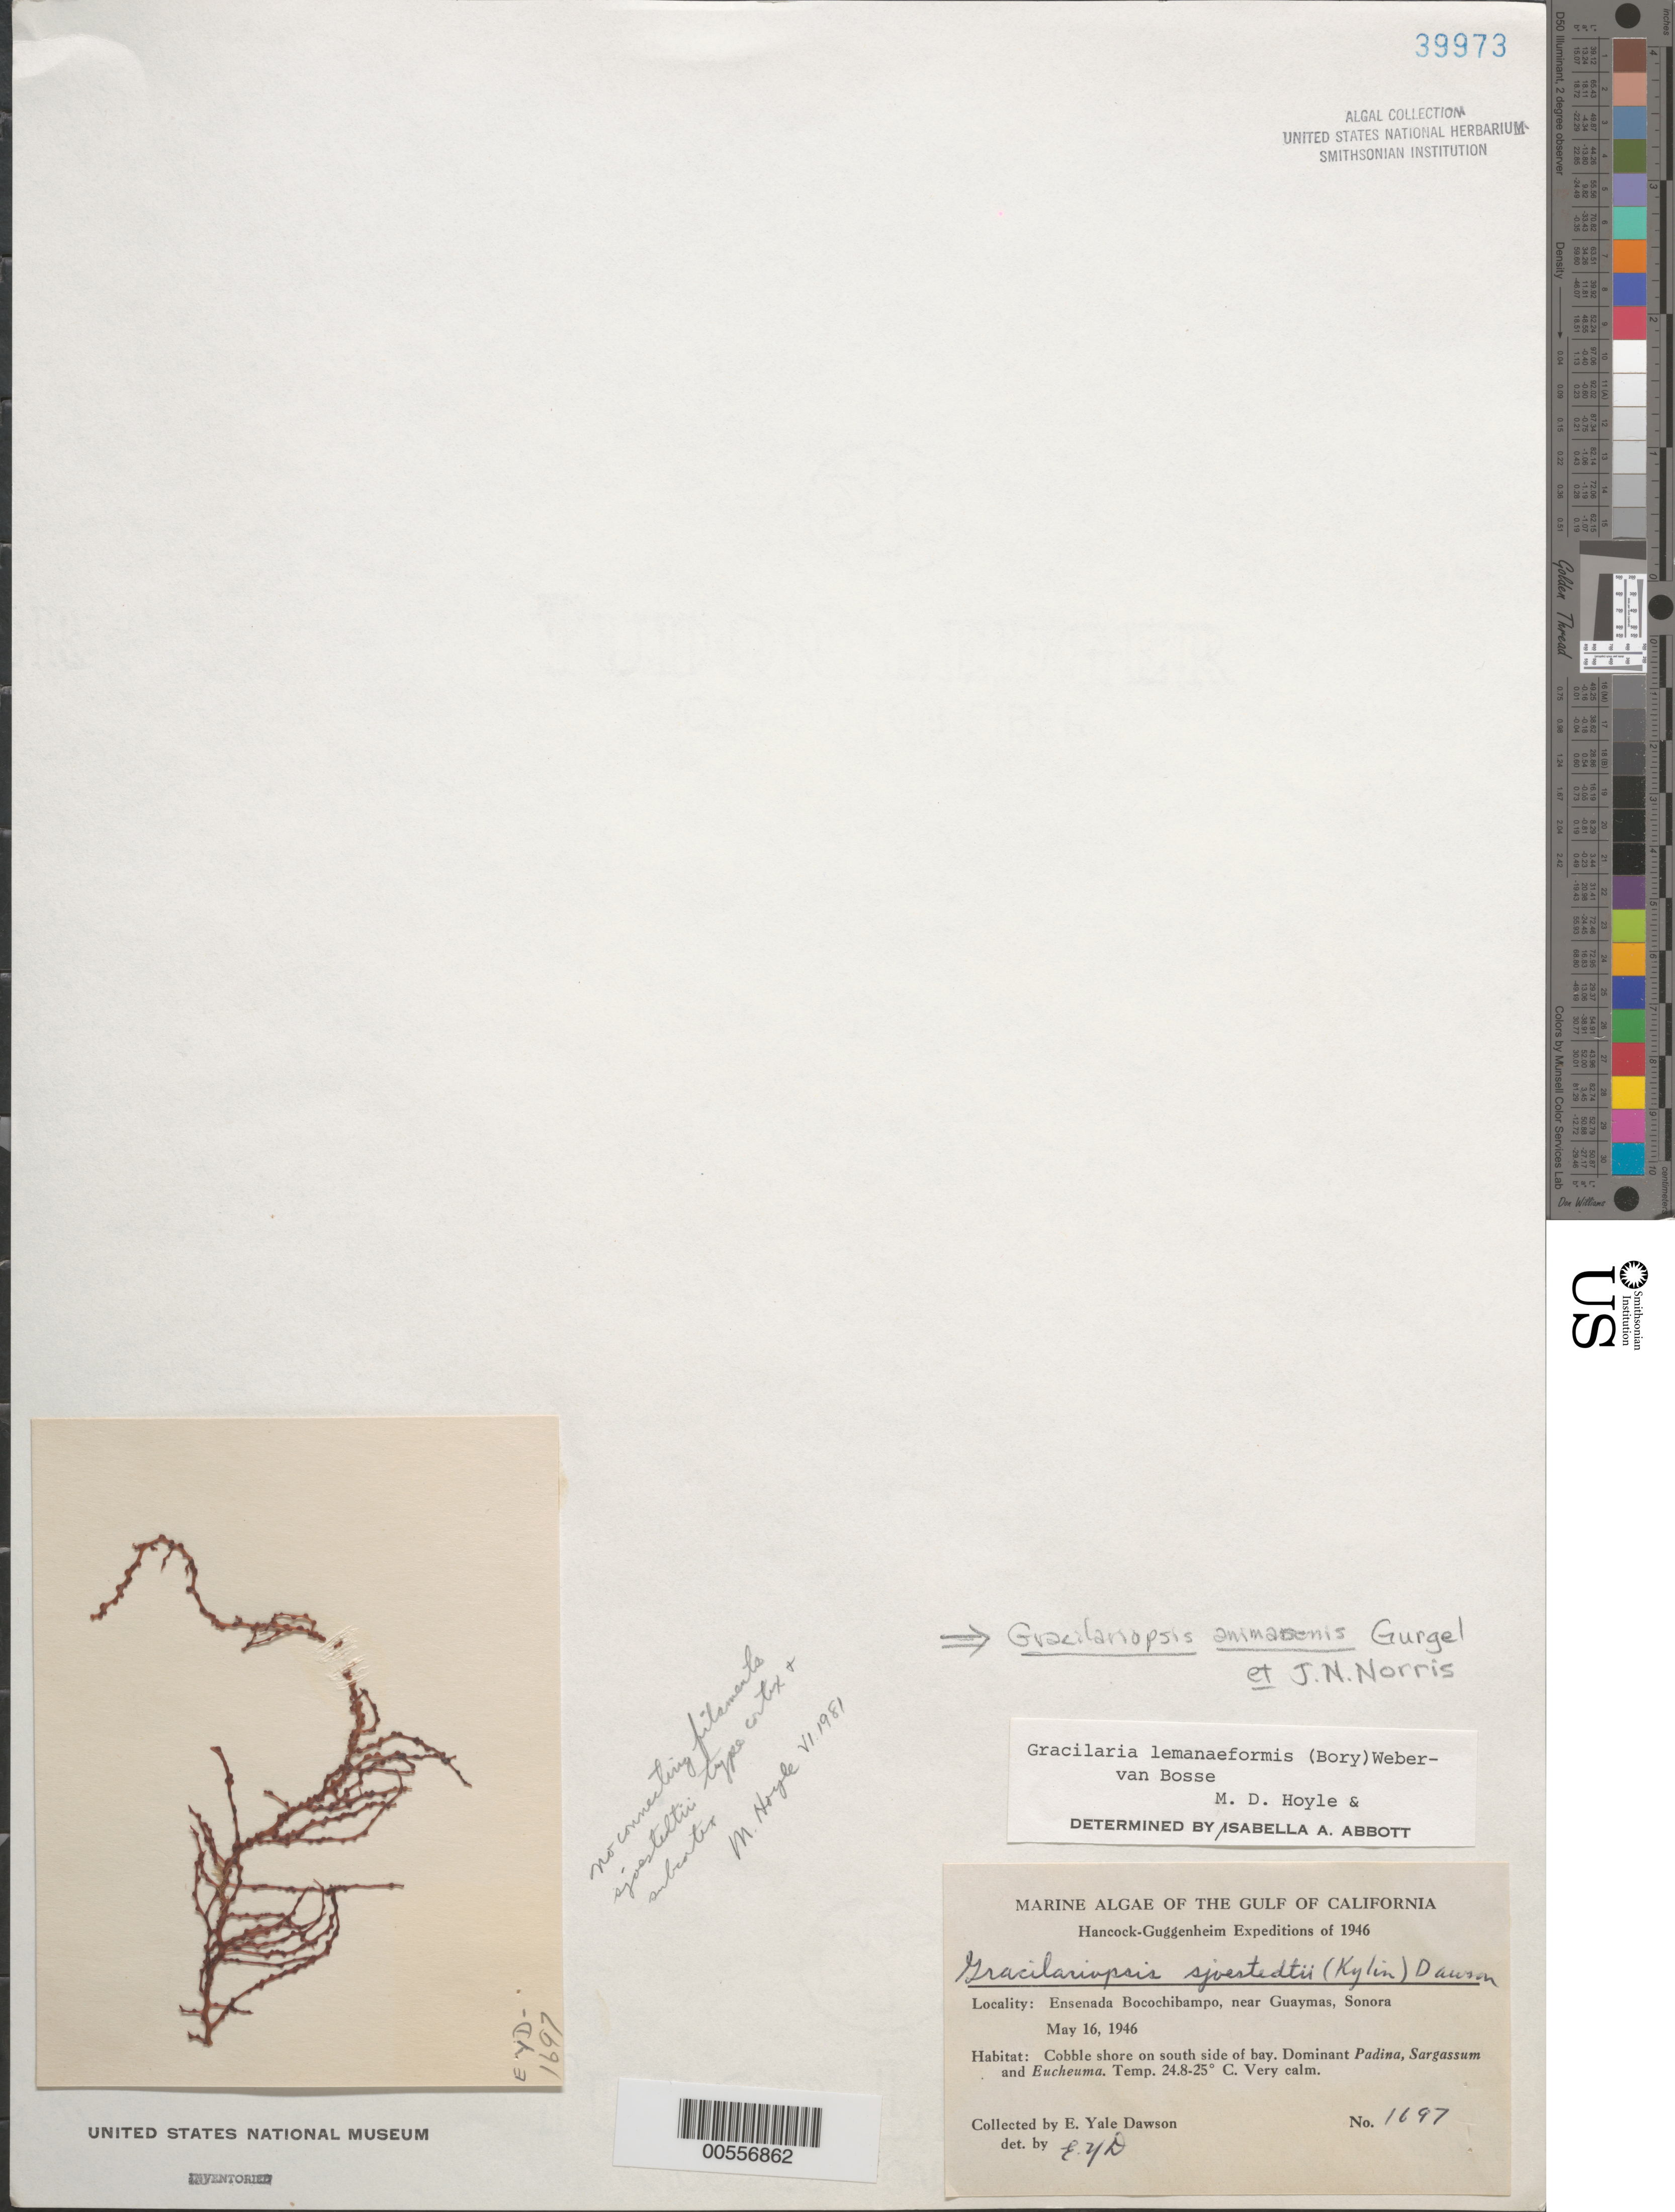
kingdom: Plantae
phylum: Rhodophyta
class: Florideophyceae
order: Gracilariales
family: Gracilariaceae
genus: Gracilariopsis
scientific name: Gracilariopsis animasensis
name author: Gurgele & J.N. Norris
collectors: E. Y. Dawson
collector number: EYD 1697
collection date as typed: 16 May 1946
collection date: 1946-05-16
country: Mexico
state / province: Sonora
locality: Ensenada Bocochibampo, near Guaymas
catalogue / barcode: US 39973